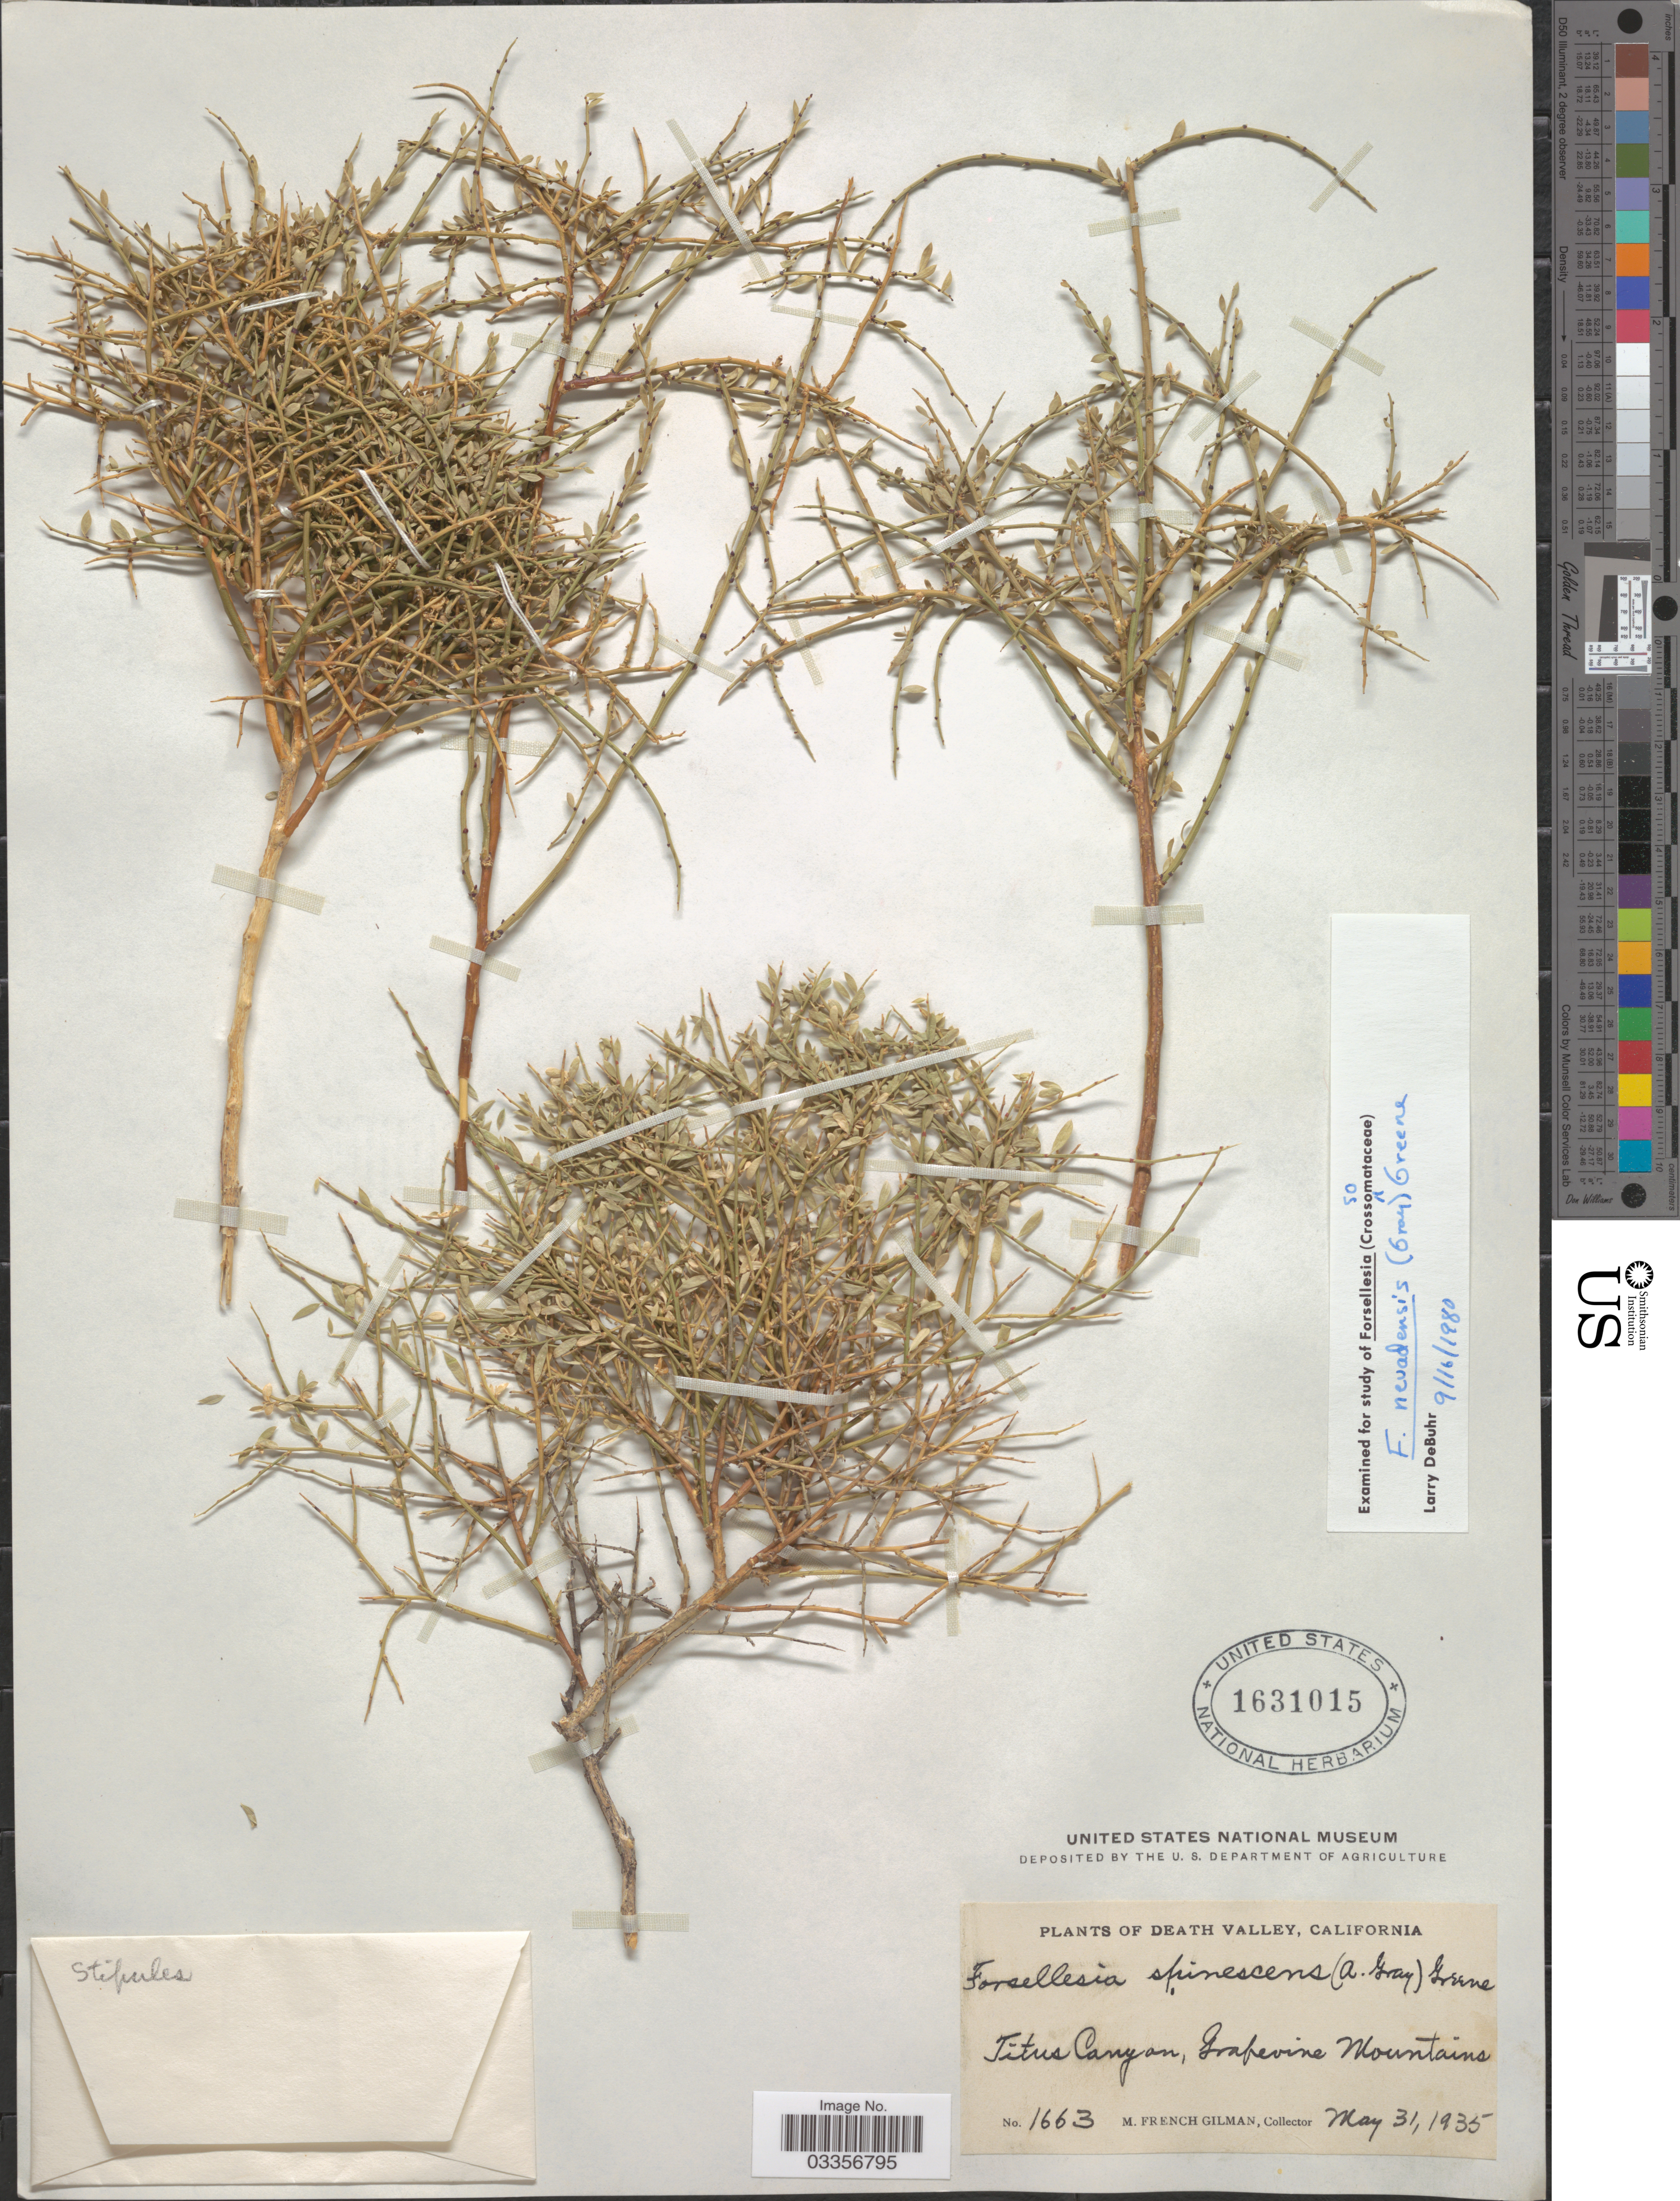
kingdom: Plantae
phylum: Tracheophyta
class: Magnoliopsida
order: Crossosomatales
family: Crossosomataceae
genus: Glossopetalon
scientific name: Glossopetalon spinescens var. aridum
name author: M.E. Jones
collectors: M. F. Gilman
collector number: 1663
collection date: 1935-05-31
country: United States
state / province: California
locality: Death Valley, Titus Canyon, Grapevine Mountains.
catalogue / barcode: US 1631015